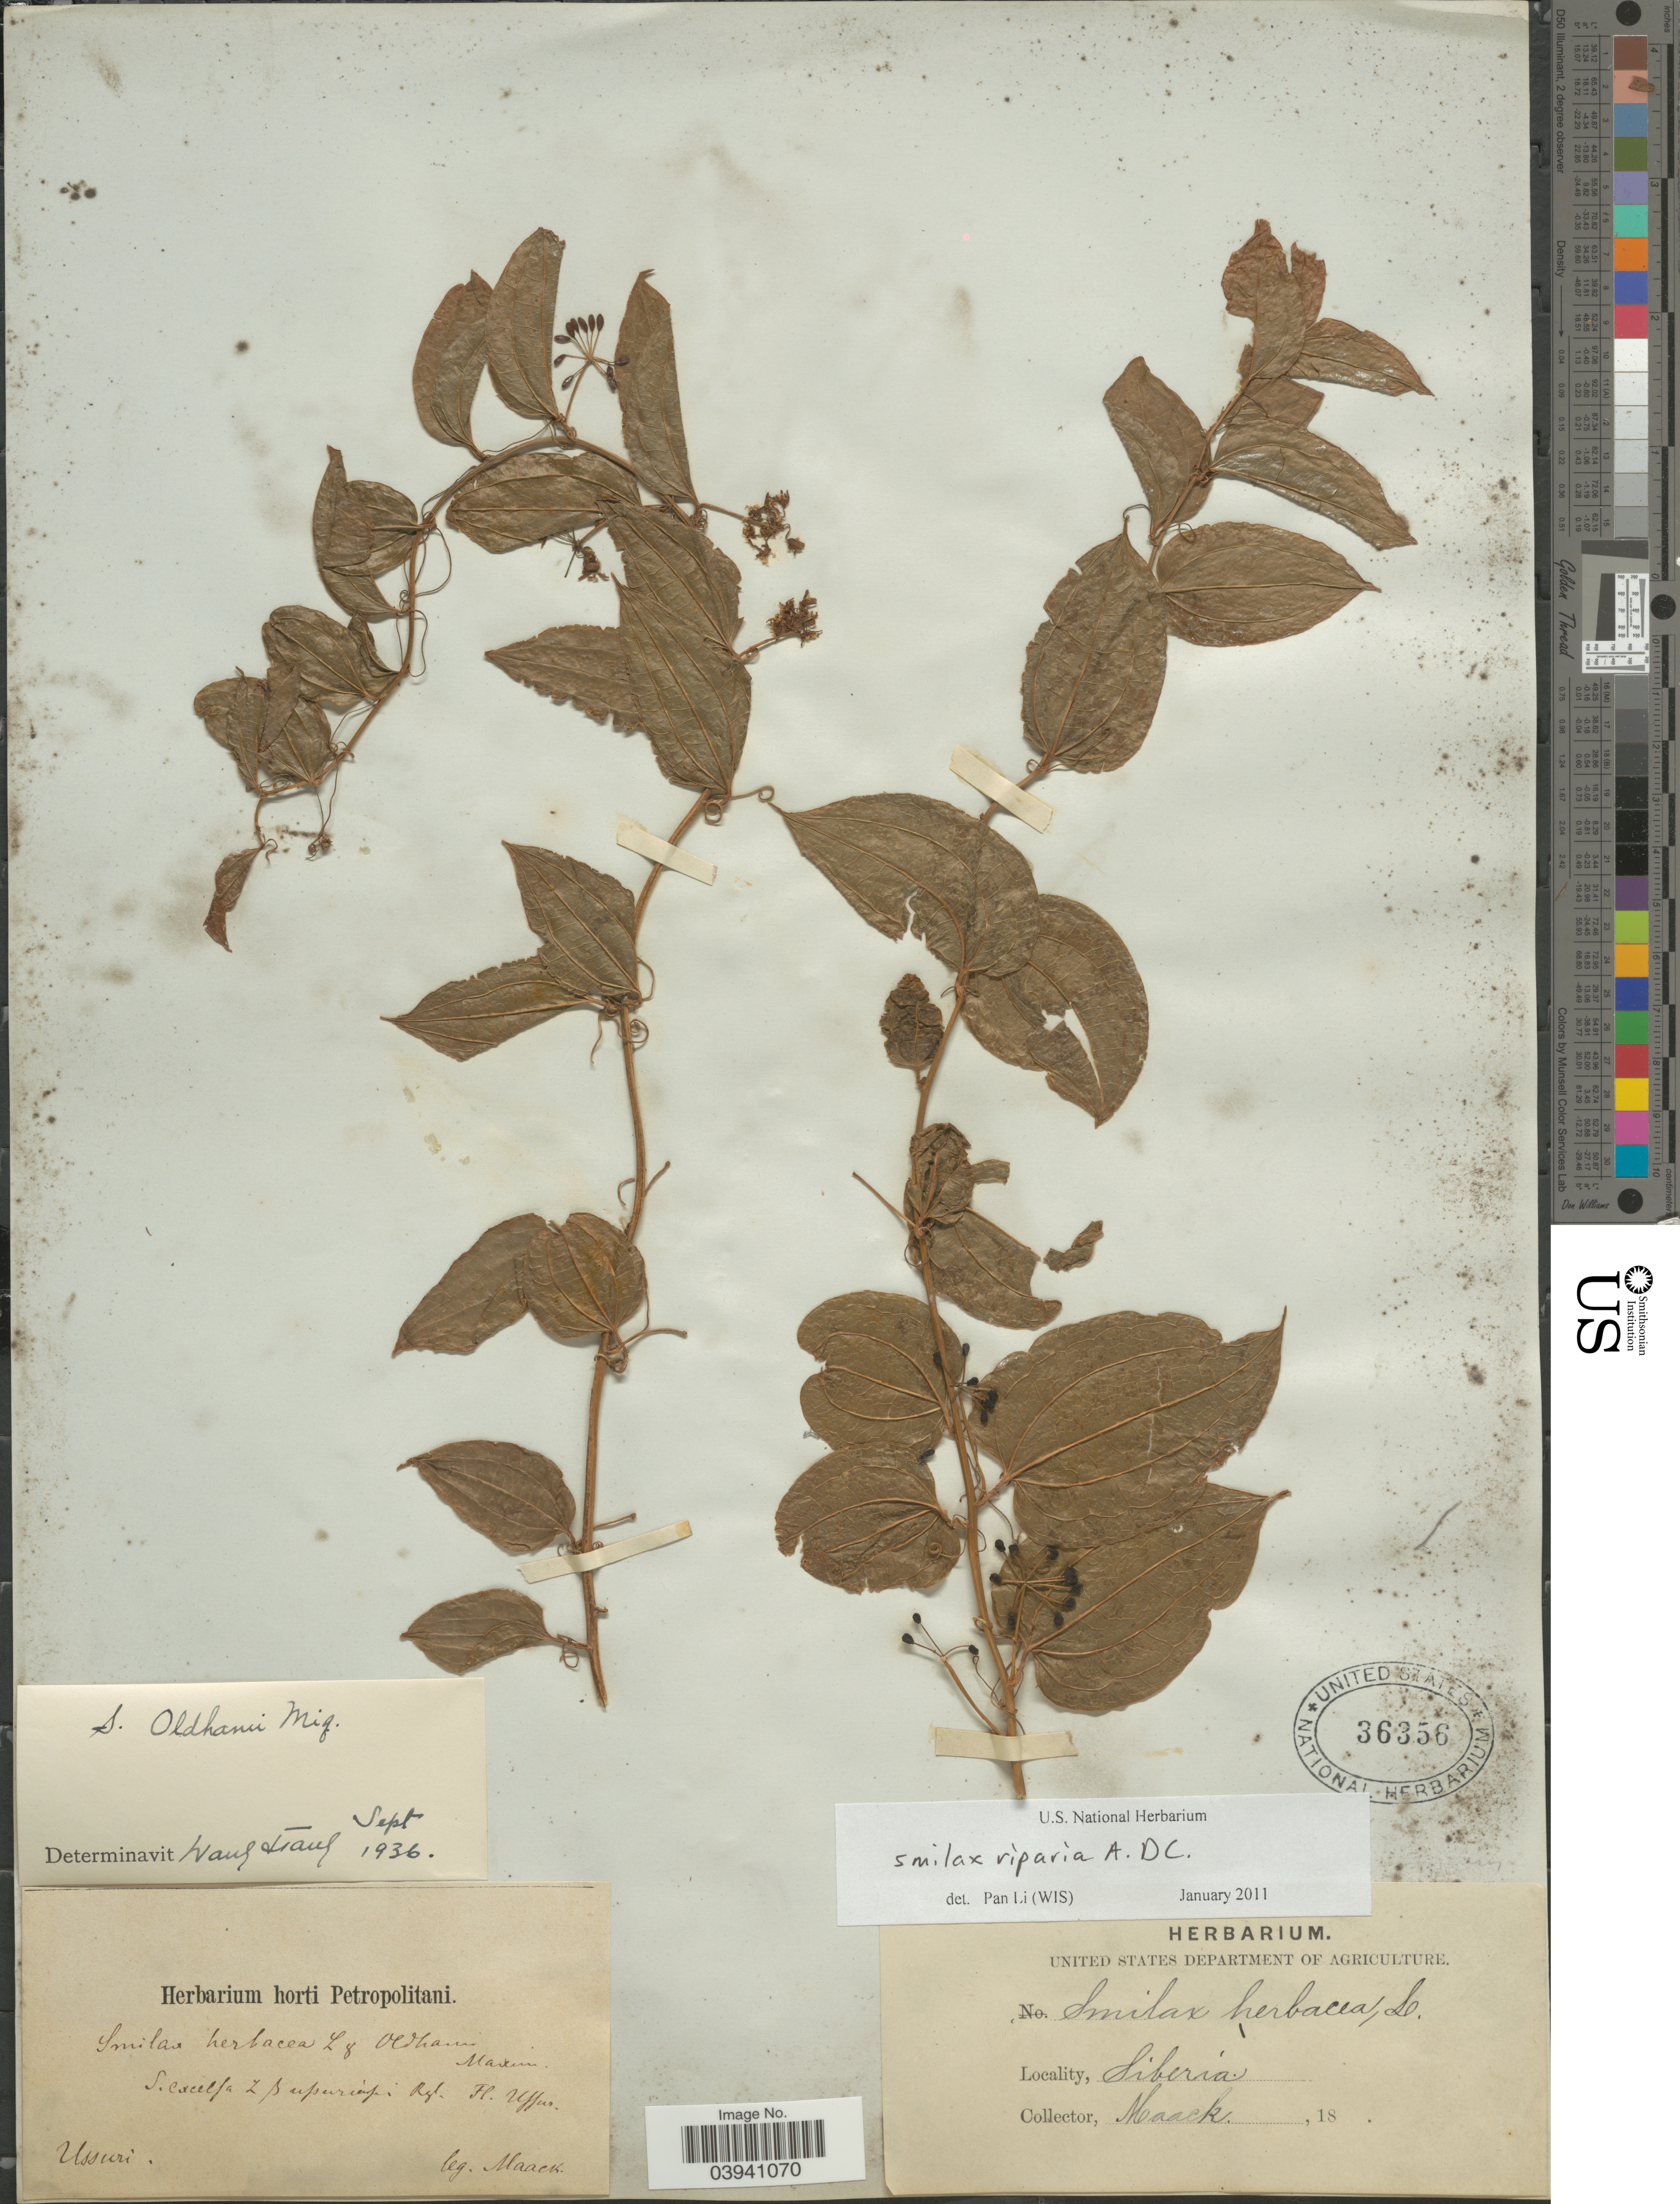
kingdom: Plantae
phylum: Tracheophyta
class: Liliopsida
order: Liliales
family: Smilacaceae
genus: Smilax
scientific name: Smilax riparia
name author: A. DC.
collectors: Maack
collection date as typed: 18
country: Russian Federation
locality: Ussuri. Siberia.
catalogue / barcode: US 36356